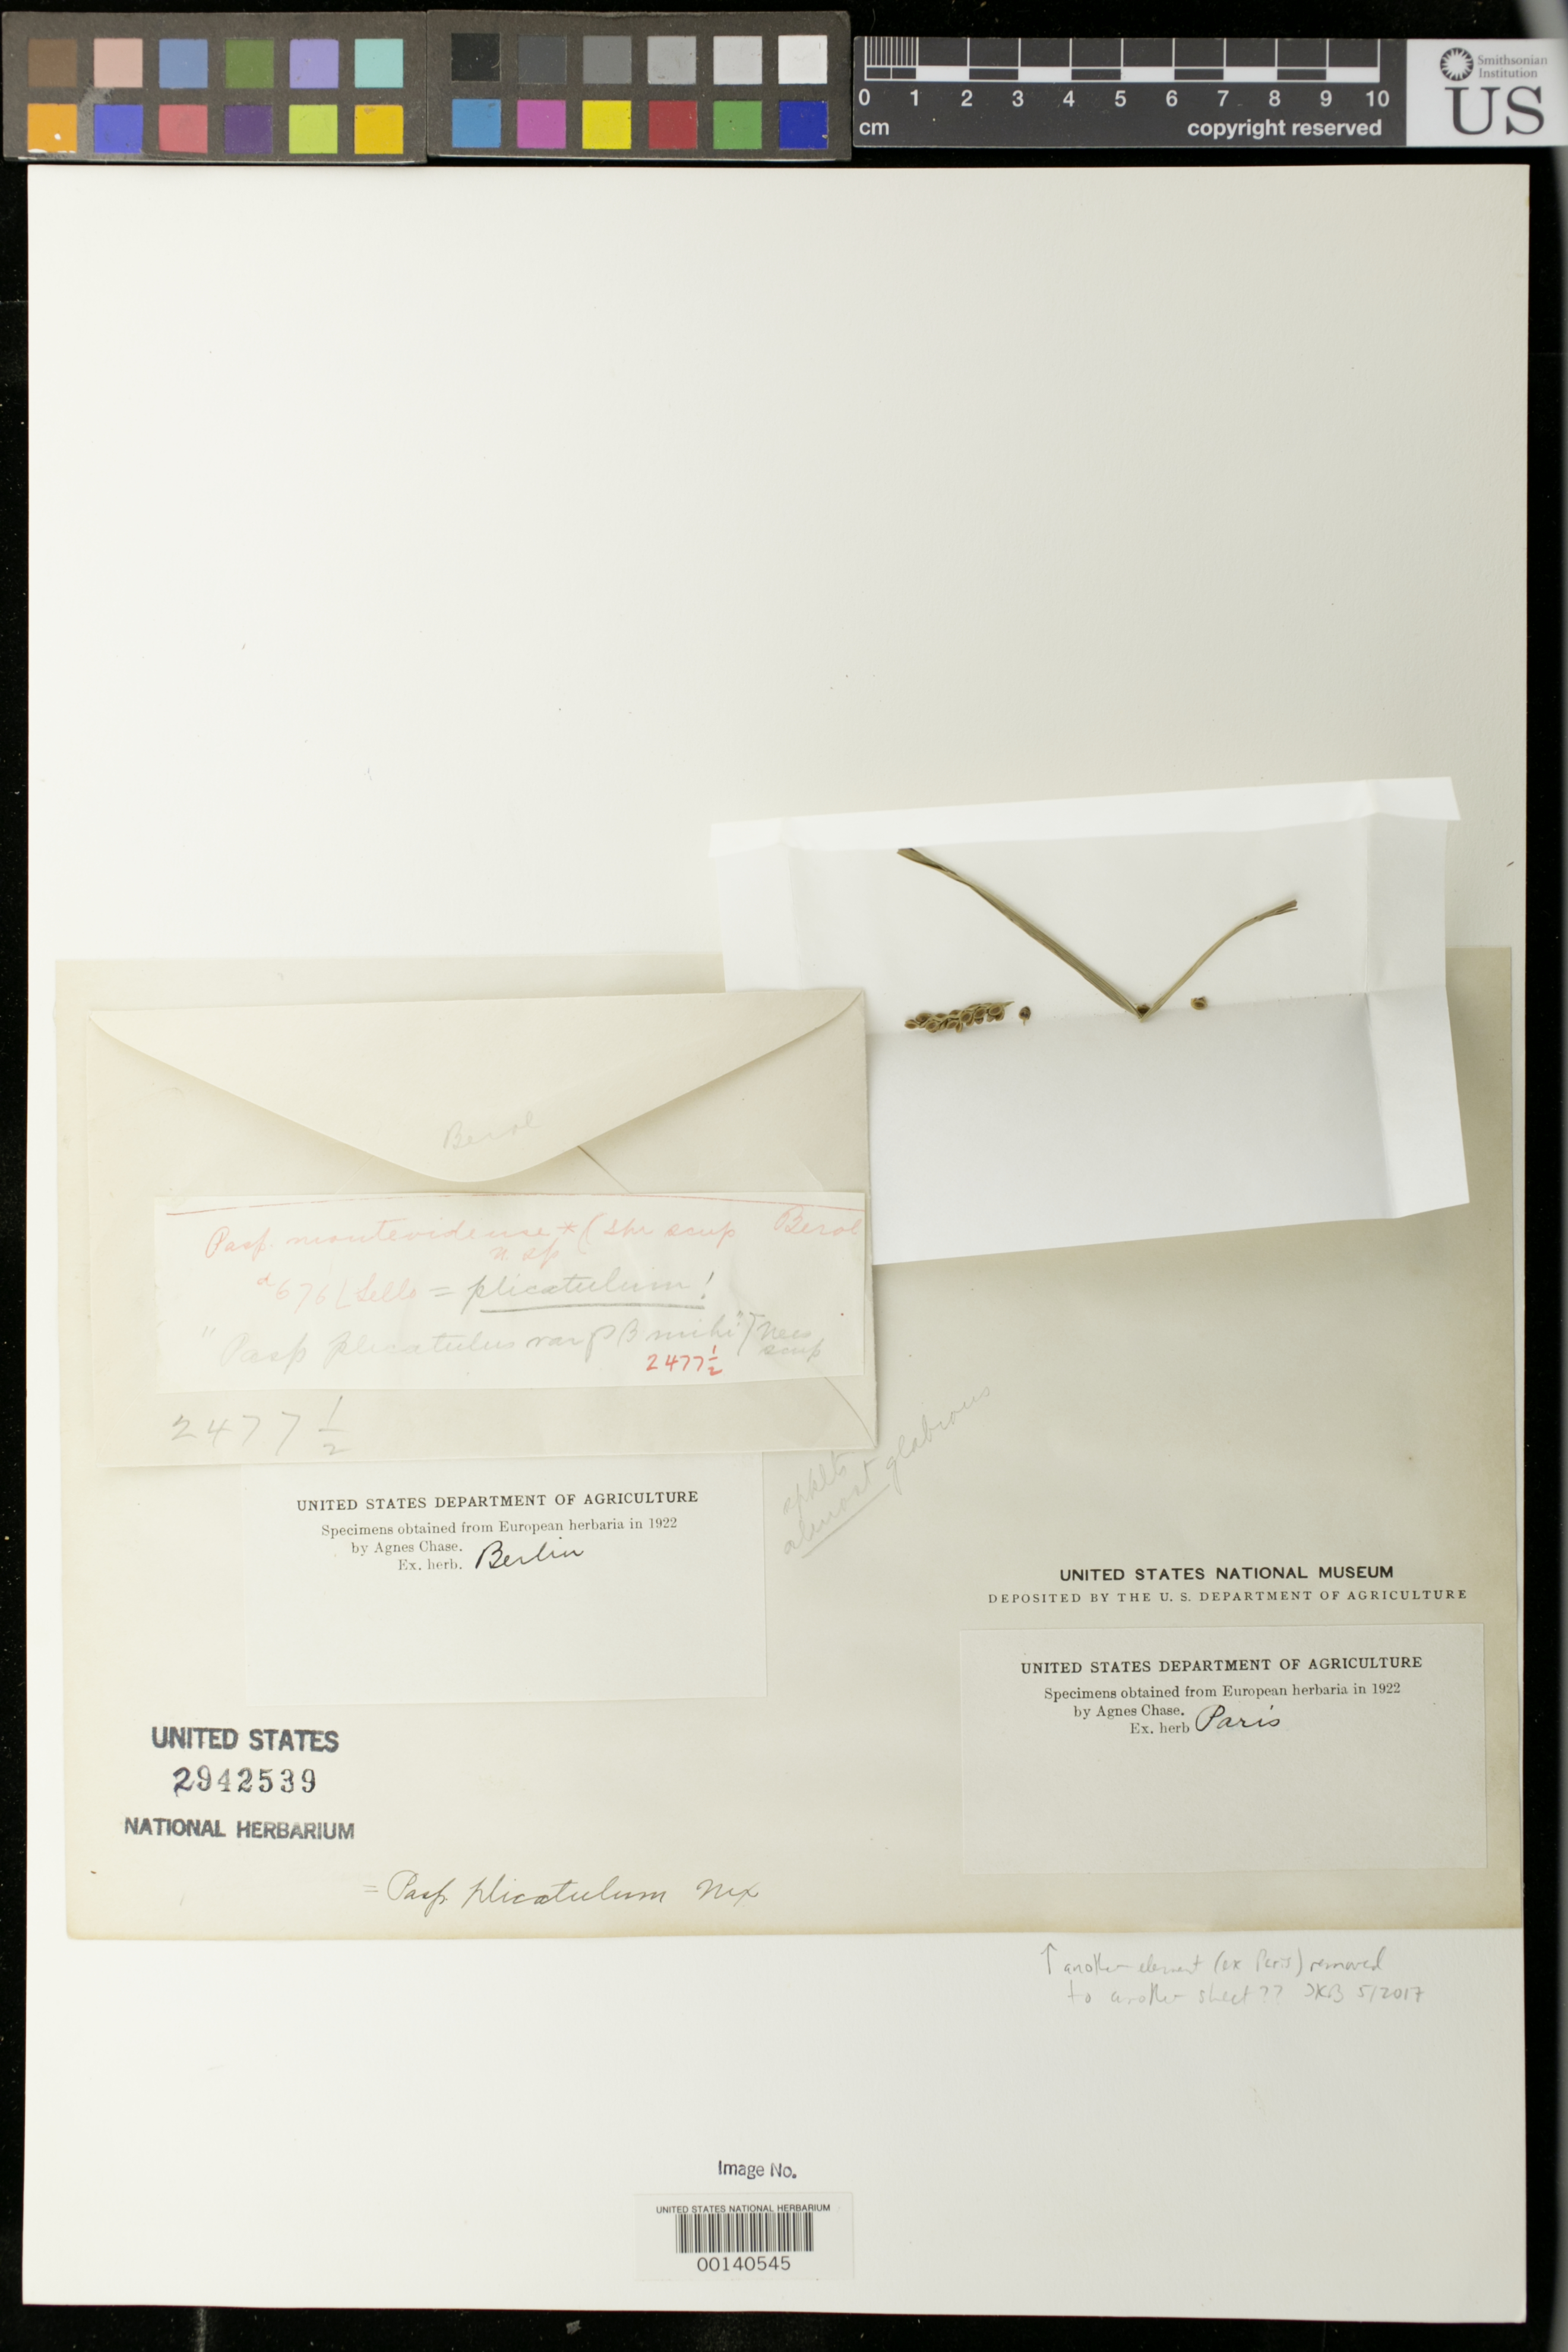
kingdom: Plantae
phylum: Tracheophyta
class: Liliopsida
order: Poales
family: Poaceae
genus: Paspalum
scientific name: Paspalum montevidense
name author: Spreng.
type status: Type Collection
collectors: F. Sellow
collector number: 670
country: Uruguay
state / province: Montevideo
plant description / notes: Fragmentary material of type specimen ex herb. Berlin. [An additional label indicates "Ex herb. Paris" but that material not found; sheeth has been split and remounted so another element may have been removed with its label left behind.]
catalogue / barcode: US 2942539